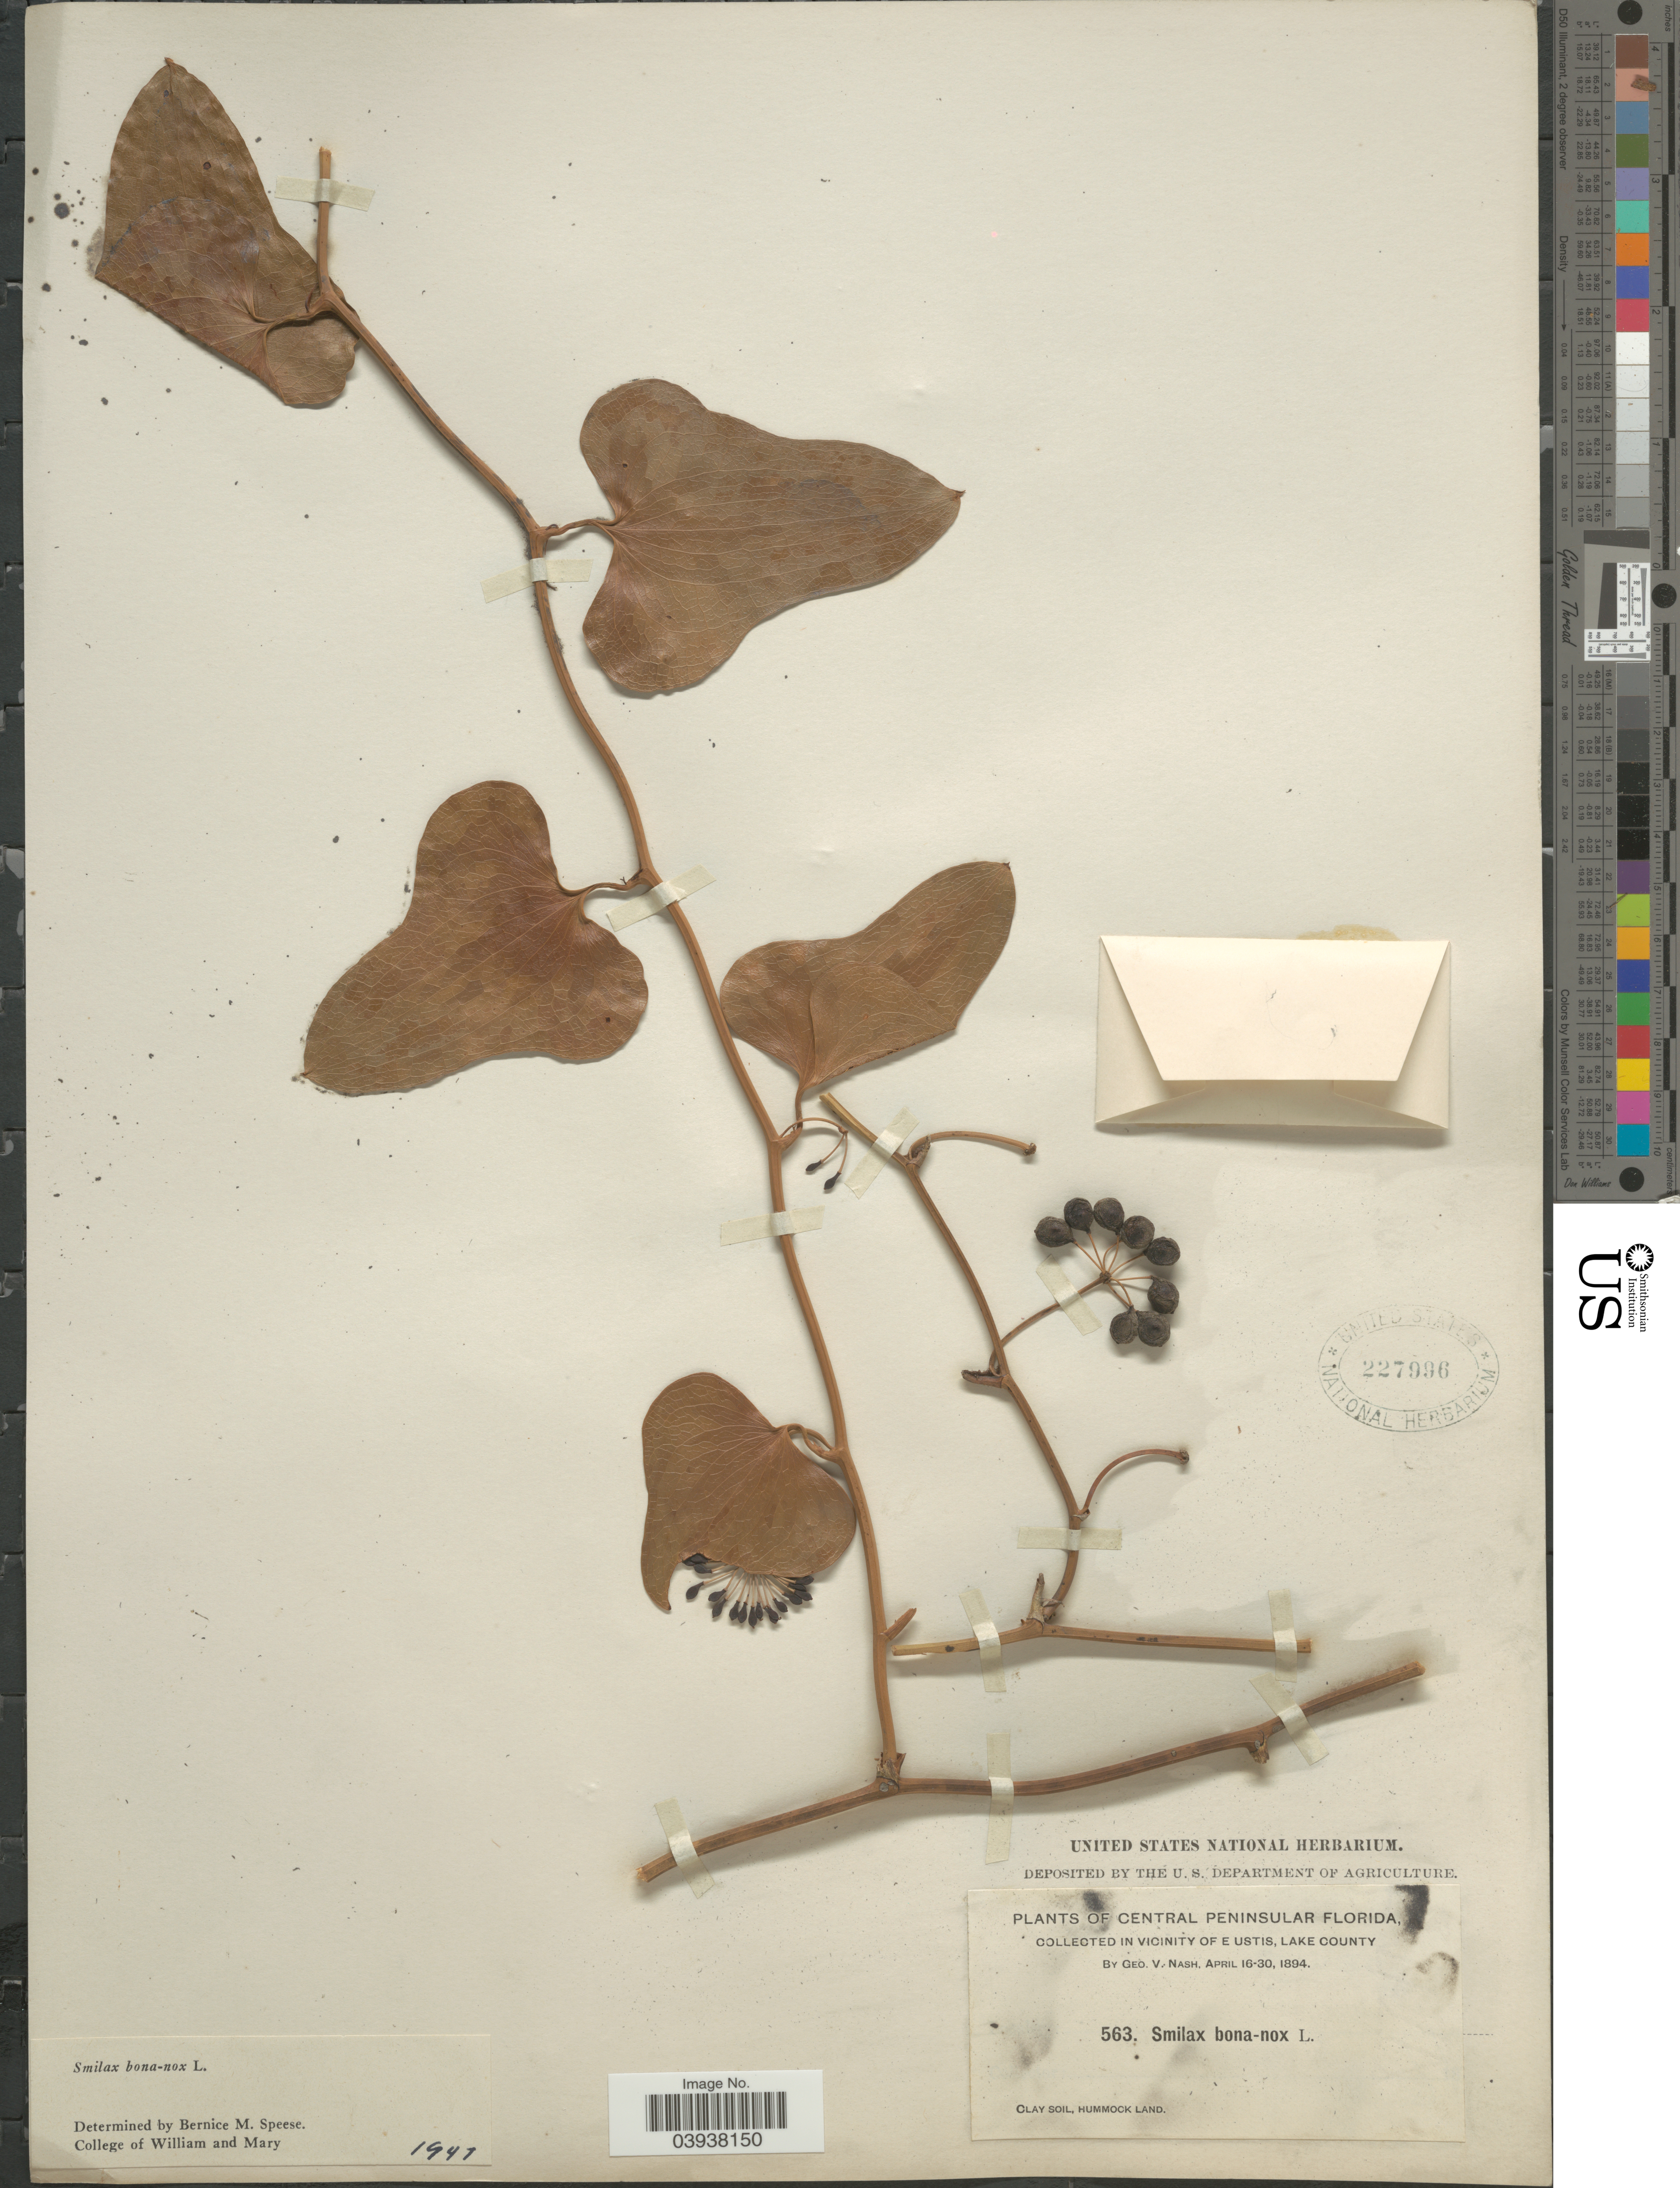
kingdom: Plantae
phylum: Tracheophyta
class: Liliopsida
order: Liliales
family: Smilacaceae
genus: Smilax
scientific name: Smilax bona-nox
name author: L.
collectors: G. V. Nash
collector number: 563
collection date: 1894-04-16/1894-04-30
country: United States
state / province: Florida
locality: Central Peninsular Florida, in vicinity of Eustis, Lake County. Clay soil, Hummock Land.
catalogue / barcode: US 227996